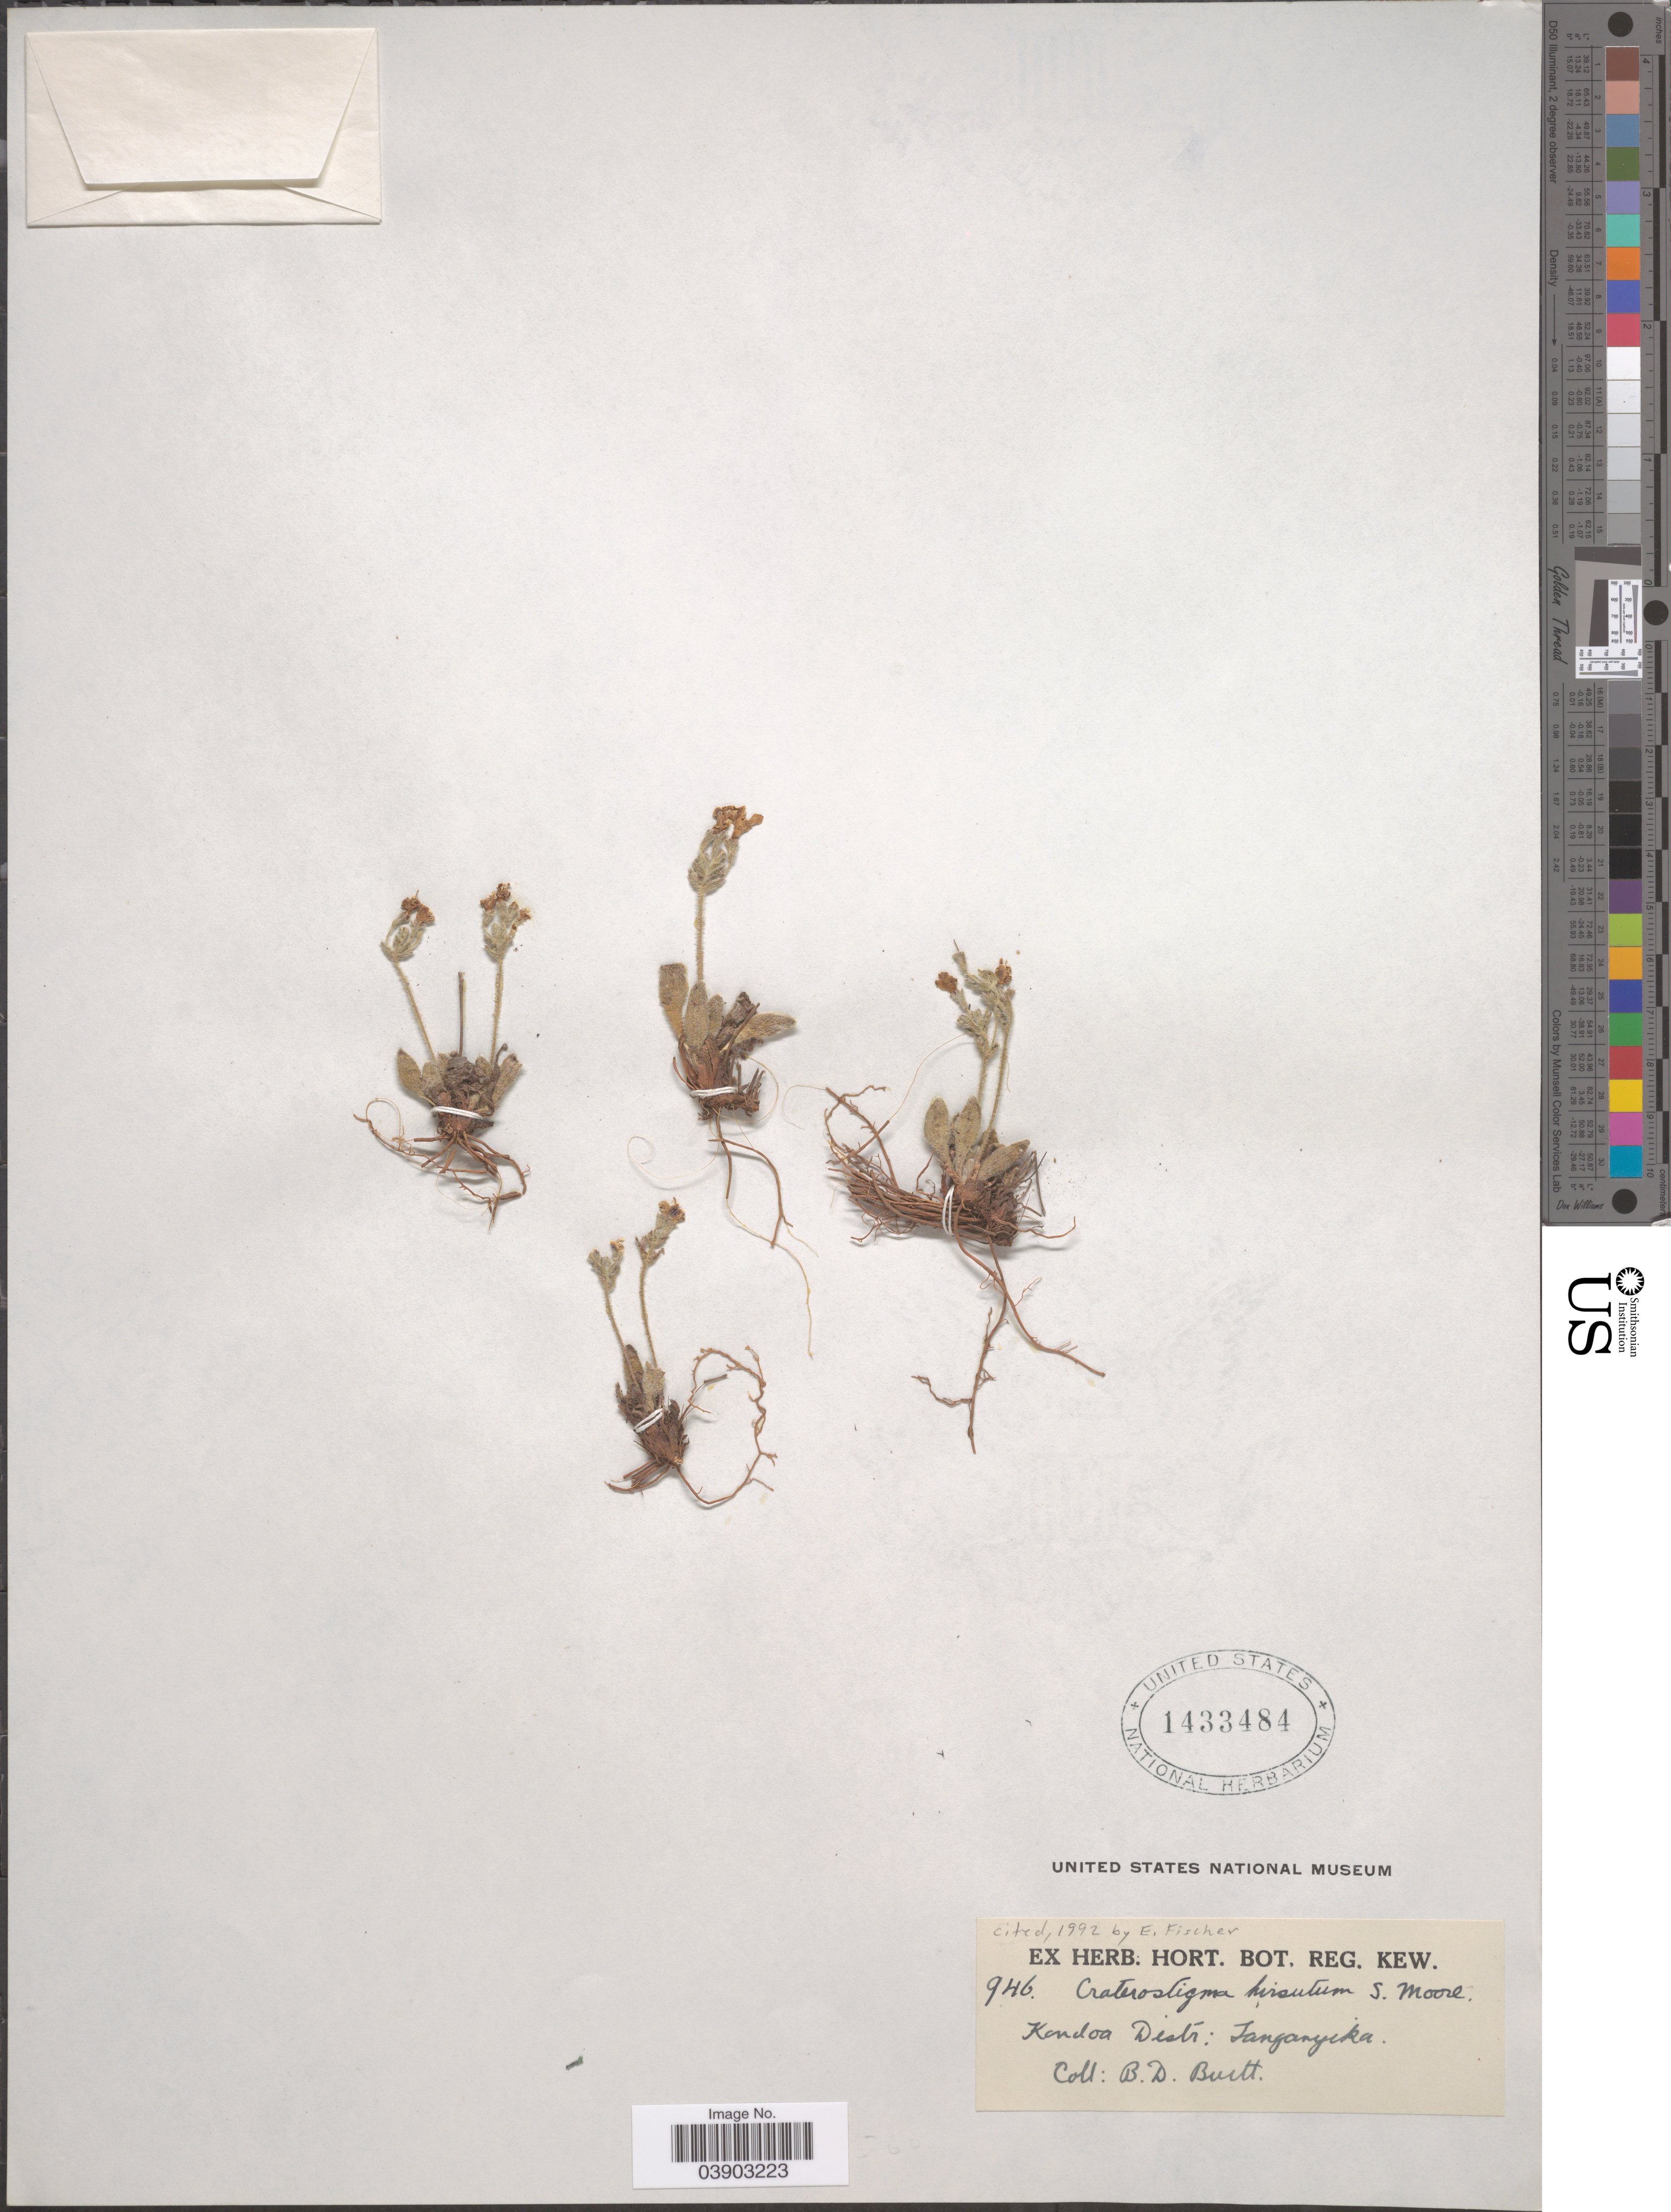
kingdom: Plantae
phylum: Tracheophyta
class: Magnoliopsida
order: Lamiales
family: Linderniaceae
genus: Craterostigma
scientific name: Craterostigma hirsutum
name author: S. Moore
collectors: B. D. Burtt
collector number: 946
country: Tanzania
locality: Kandoa Distr: Tanganyika.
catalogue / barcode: US 1433484